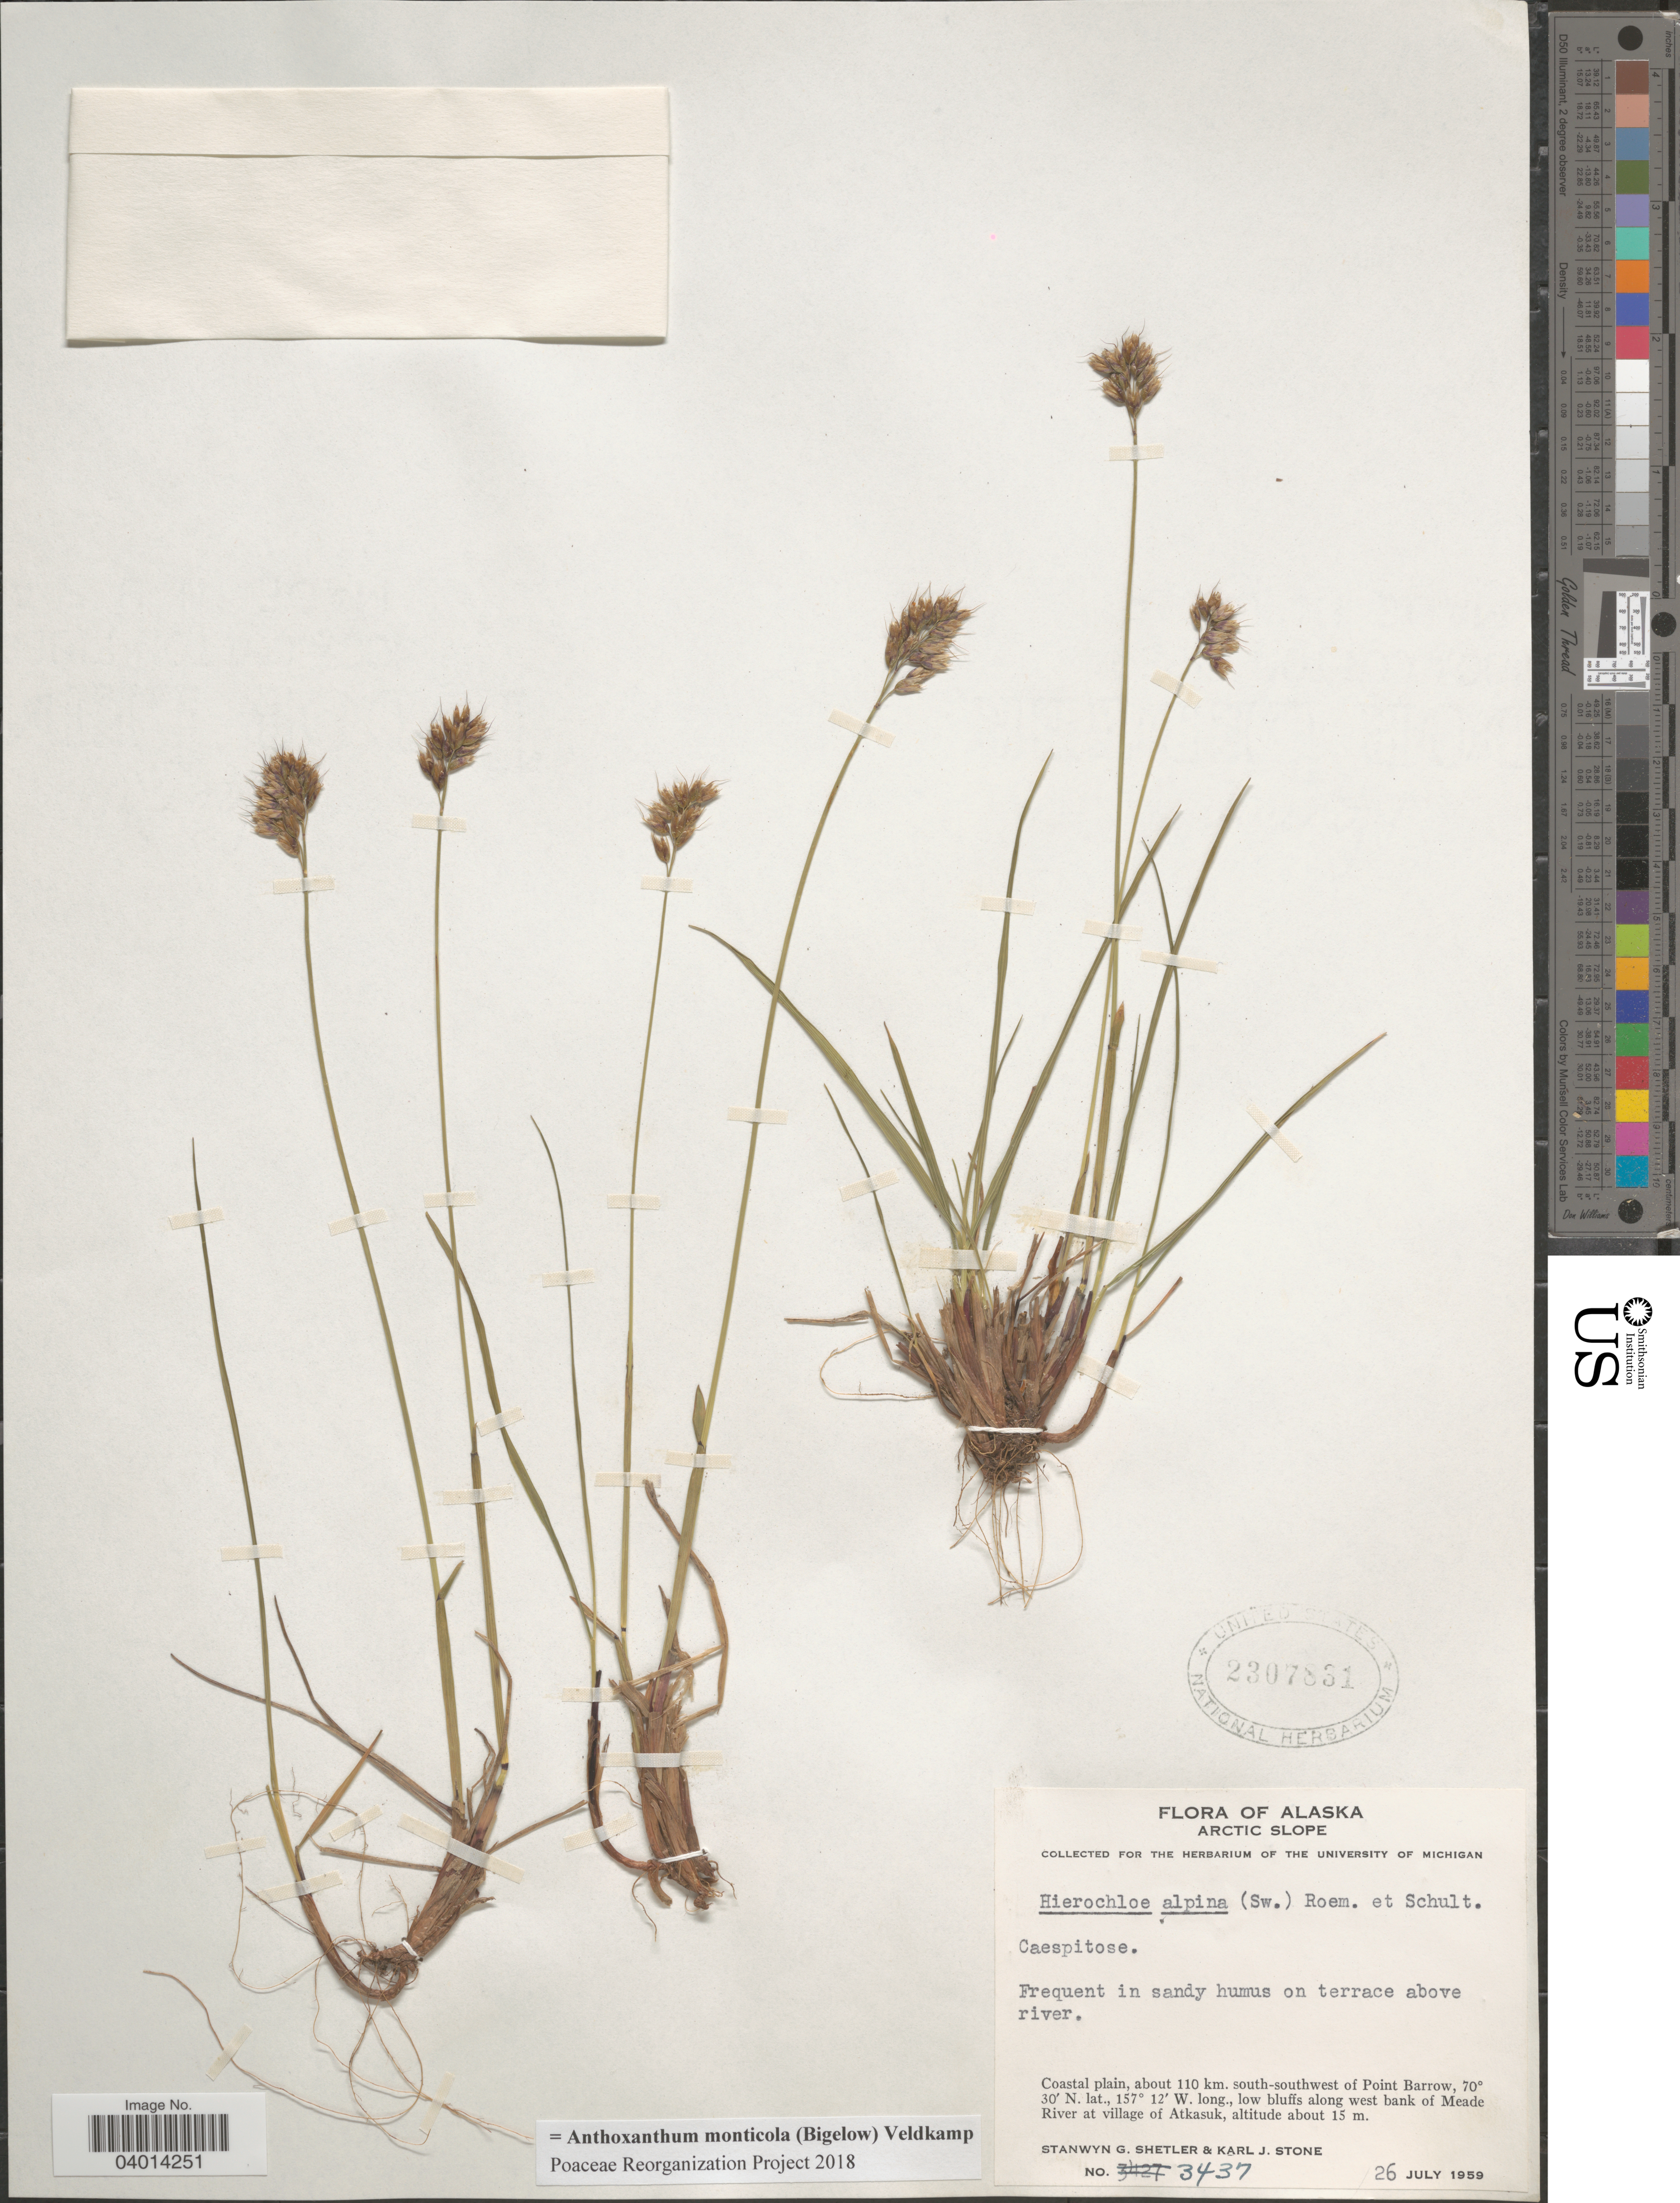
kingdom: Plantae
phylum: Tracheophyta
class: Liliopsida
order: Poales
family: Poaceae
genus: Anthoxanthum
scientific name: Anthoxanthum monticola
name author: (Bigelow) Veldkamp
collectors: S. Shetler & K. J. Stone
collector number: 3437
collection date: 1959-07-26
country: United States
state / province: Alaska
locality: Arctic Slope. Frequent in sandy humus on terrace above river. Coastal plain, about 110 km. south-southwest of Point Barrow, low bluffs along west bank of Meade River at village of Atkasuk.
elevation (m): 15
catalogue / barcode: US 2307831